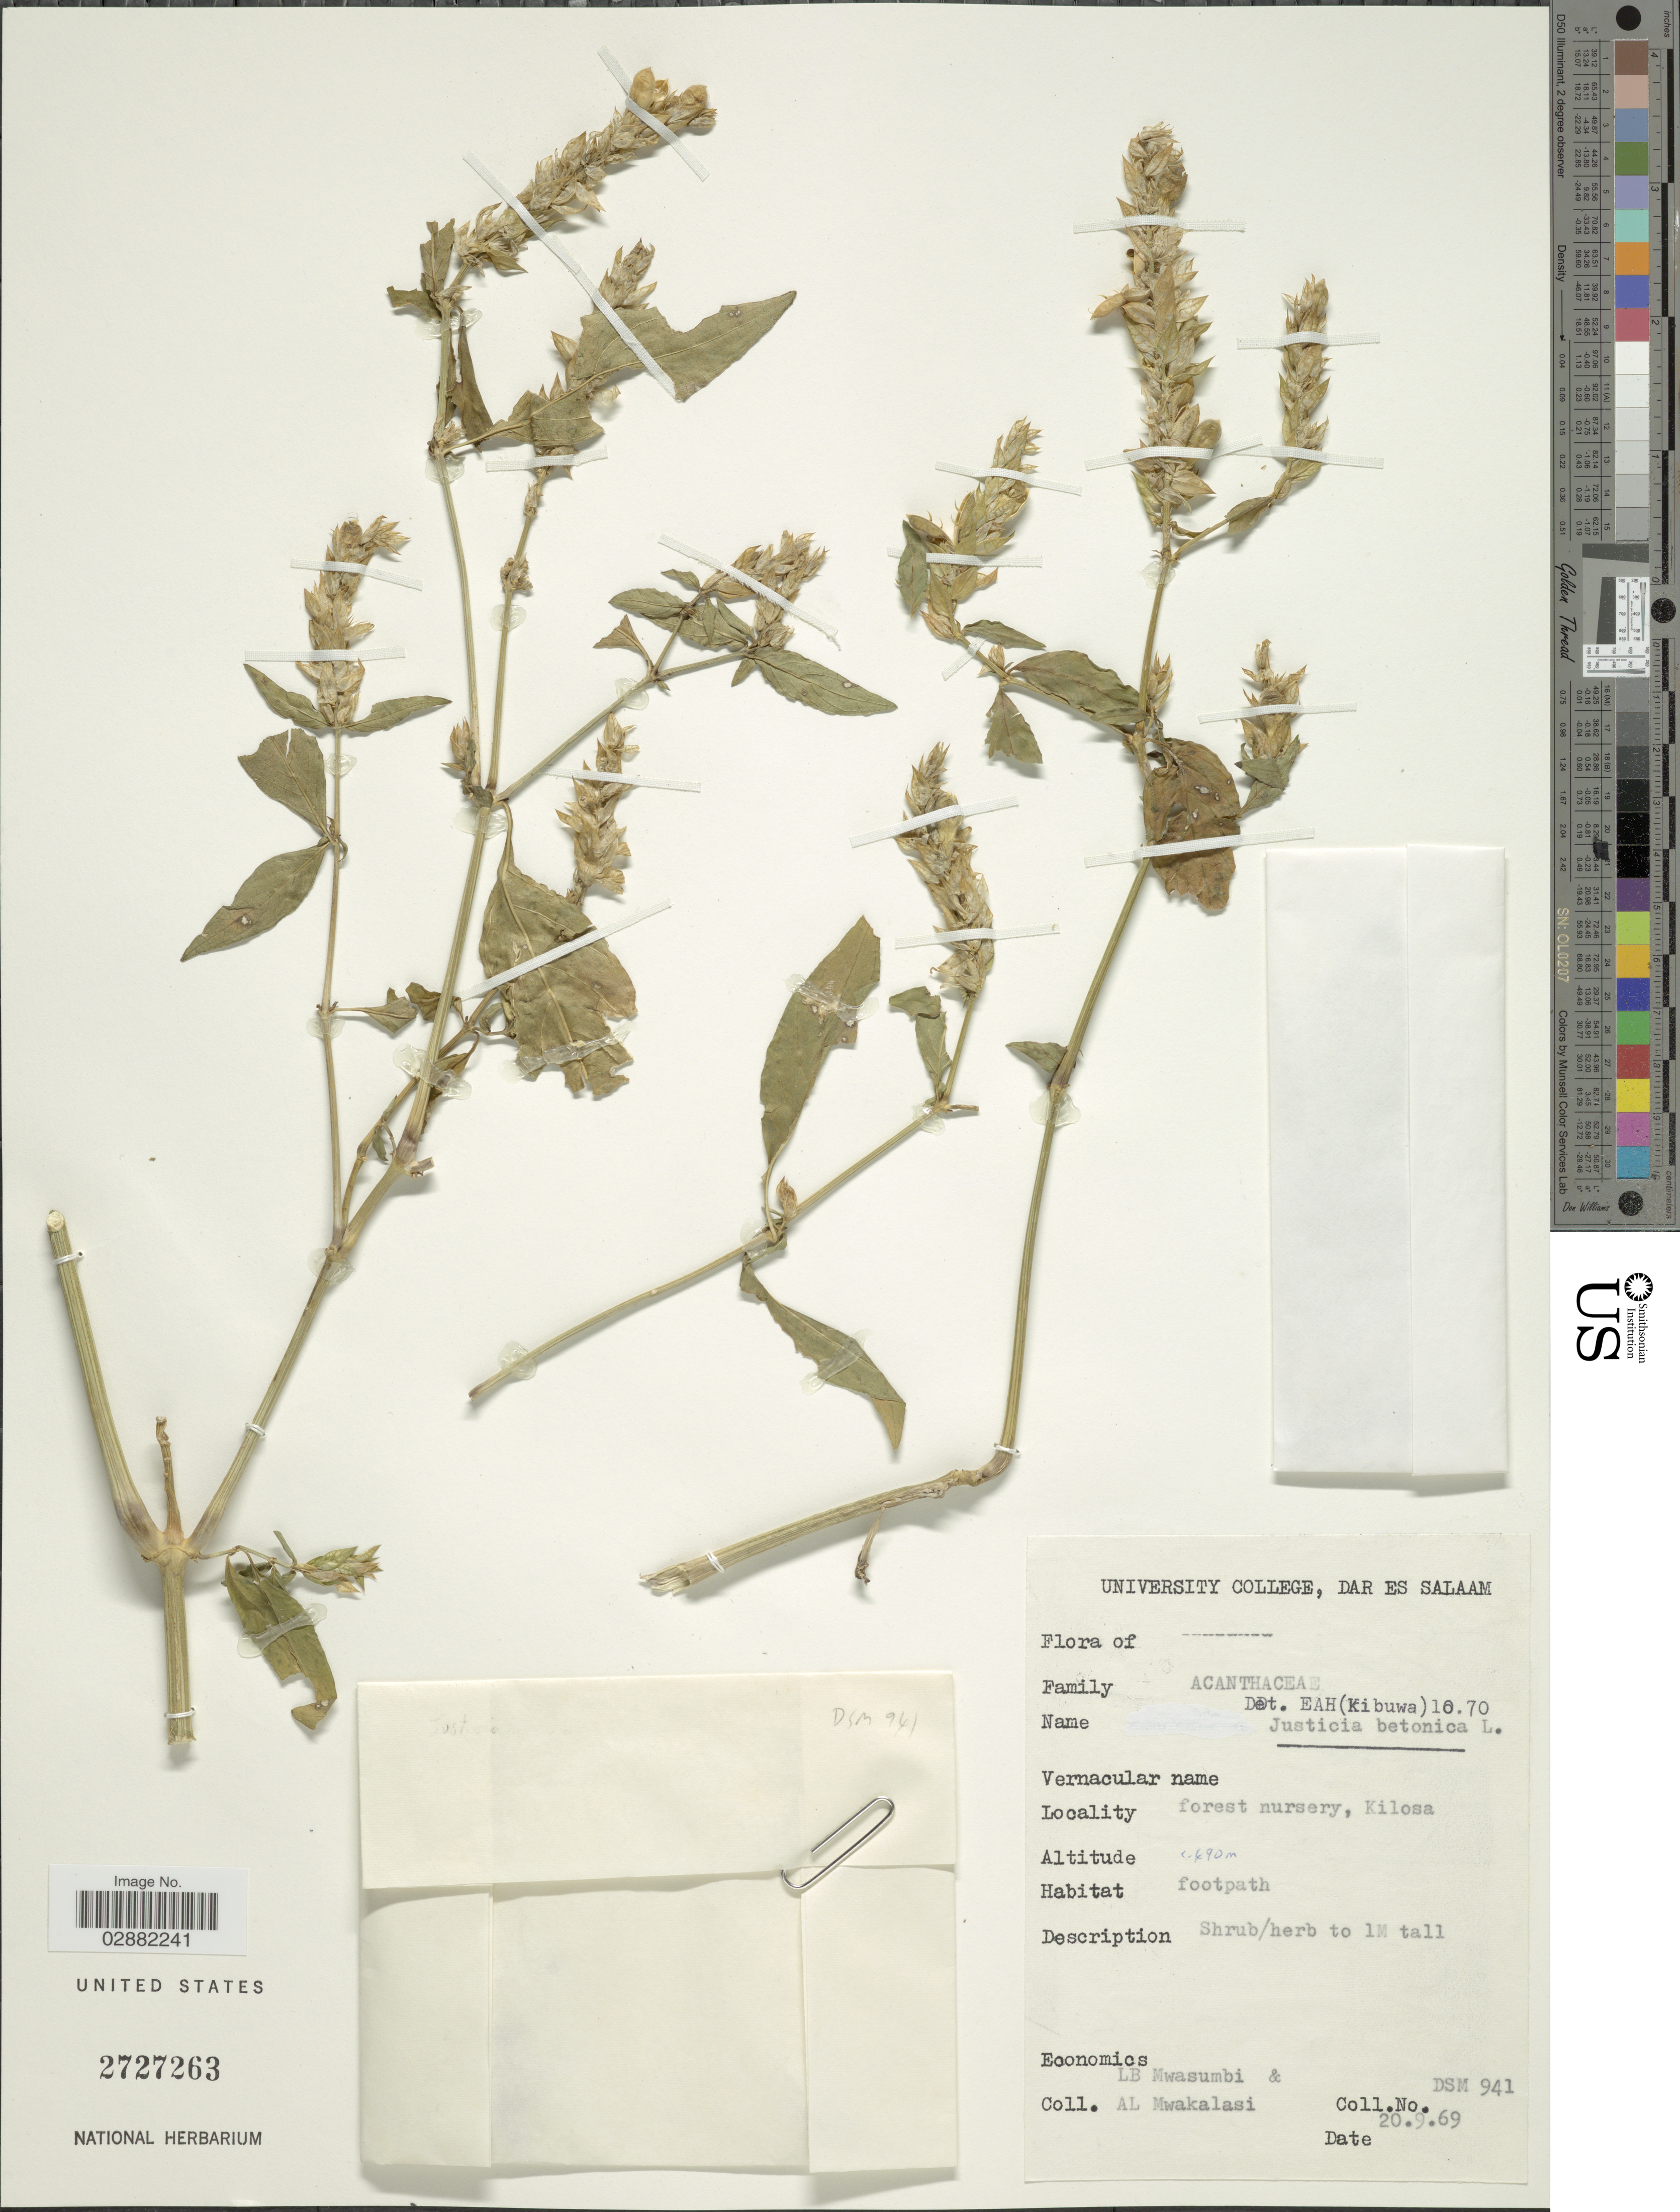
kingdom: Plantae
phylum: Tracheophyta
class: Magnoliopsida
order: Lamiales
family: Acanthaceae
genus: Justicia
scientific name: Justicia betonica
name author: L.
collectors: L. Mwasumbi & A. Mwakalasi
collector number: DSM 941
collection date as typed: Transcribed d/m/y: 20/9/69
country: Tanzania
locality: Forest nursery, Kilosa.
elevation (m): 490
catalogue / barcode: US 2727263